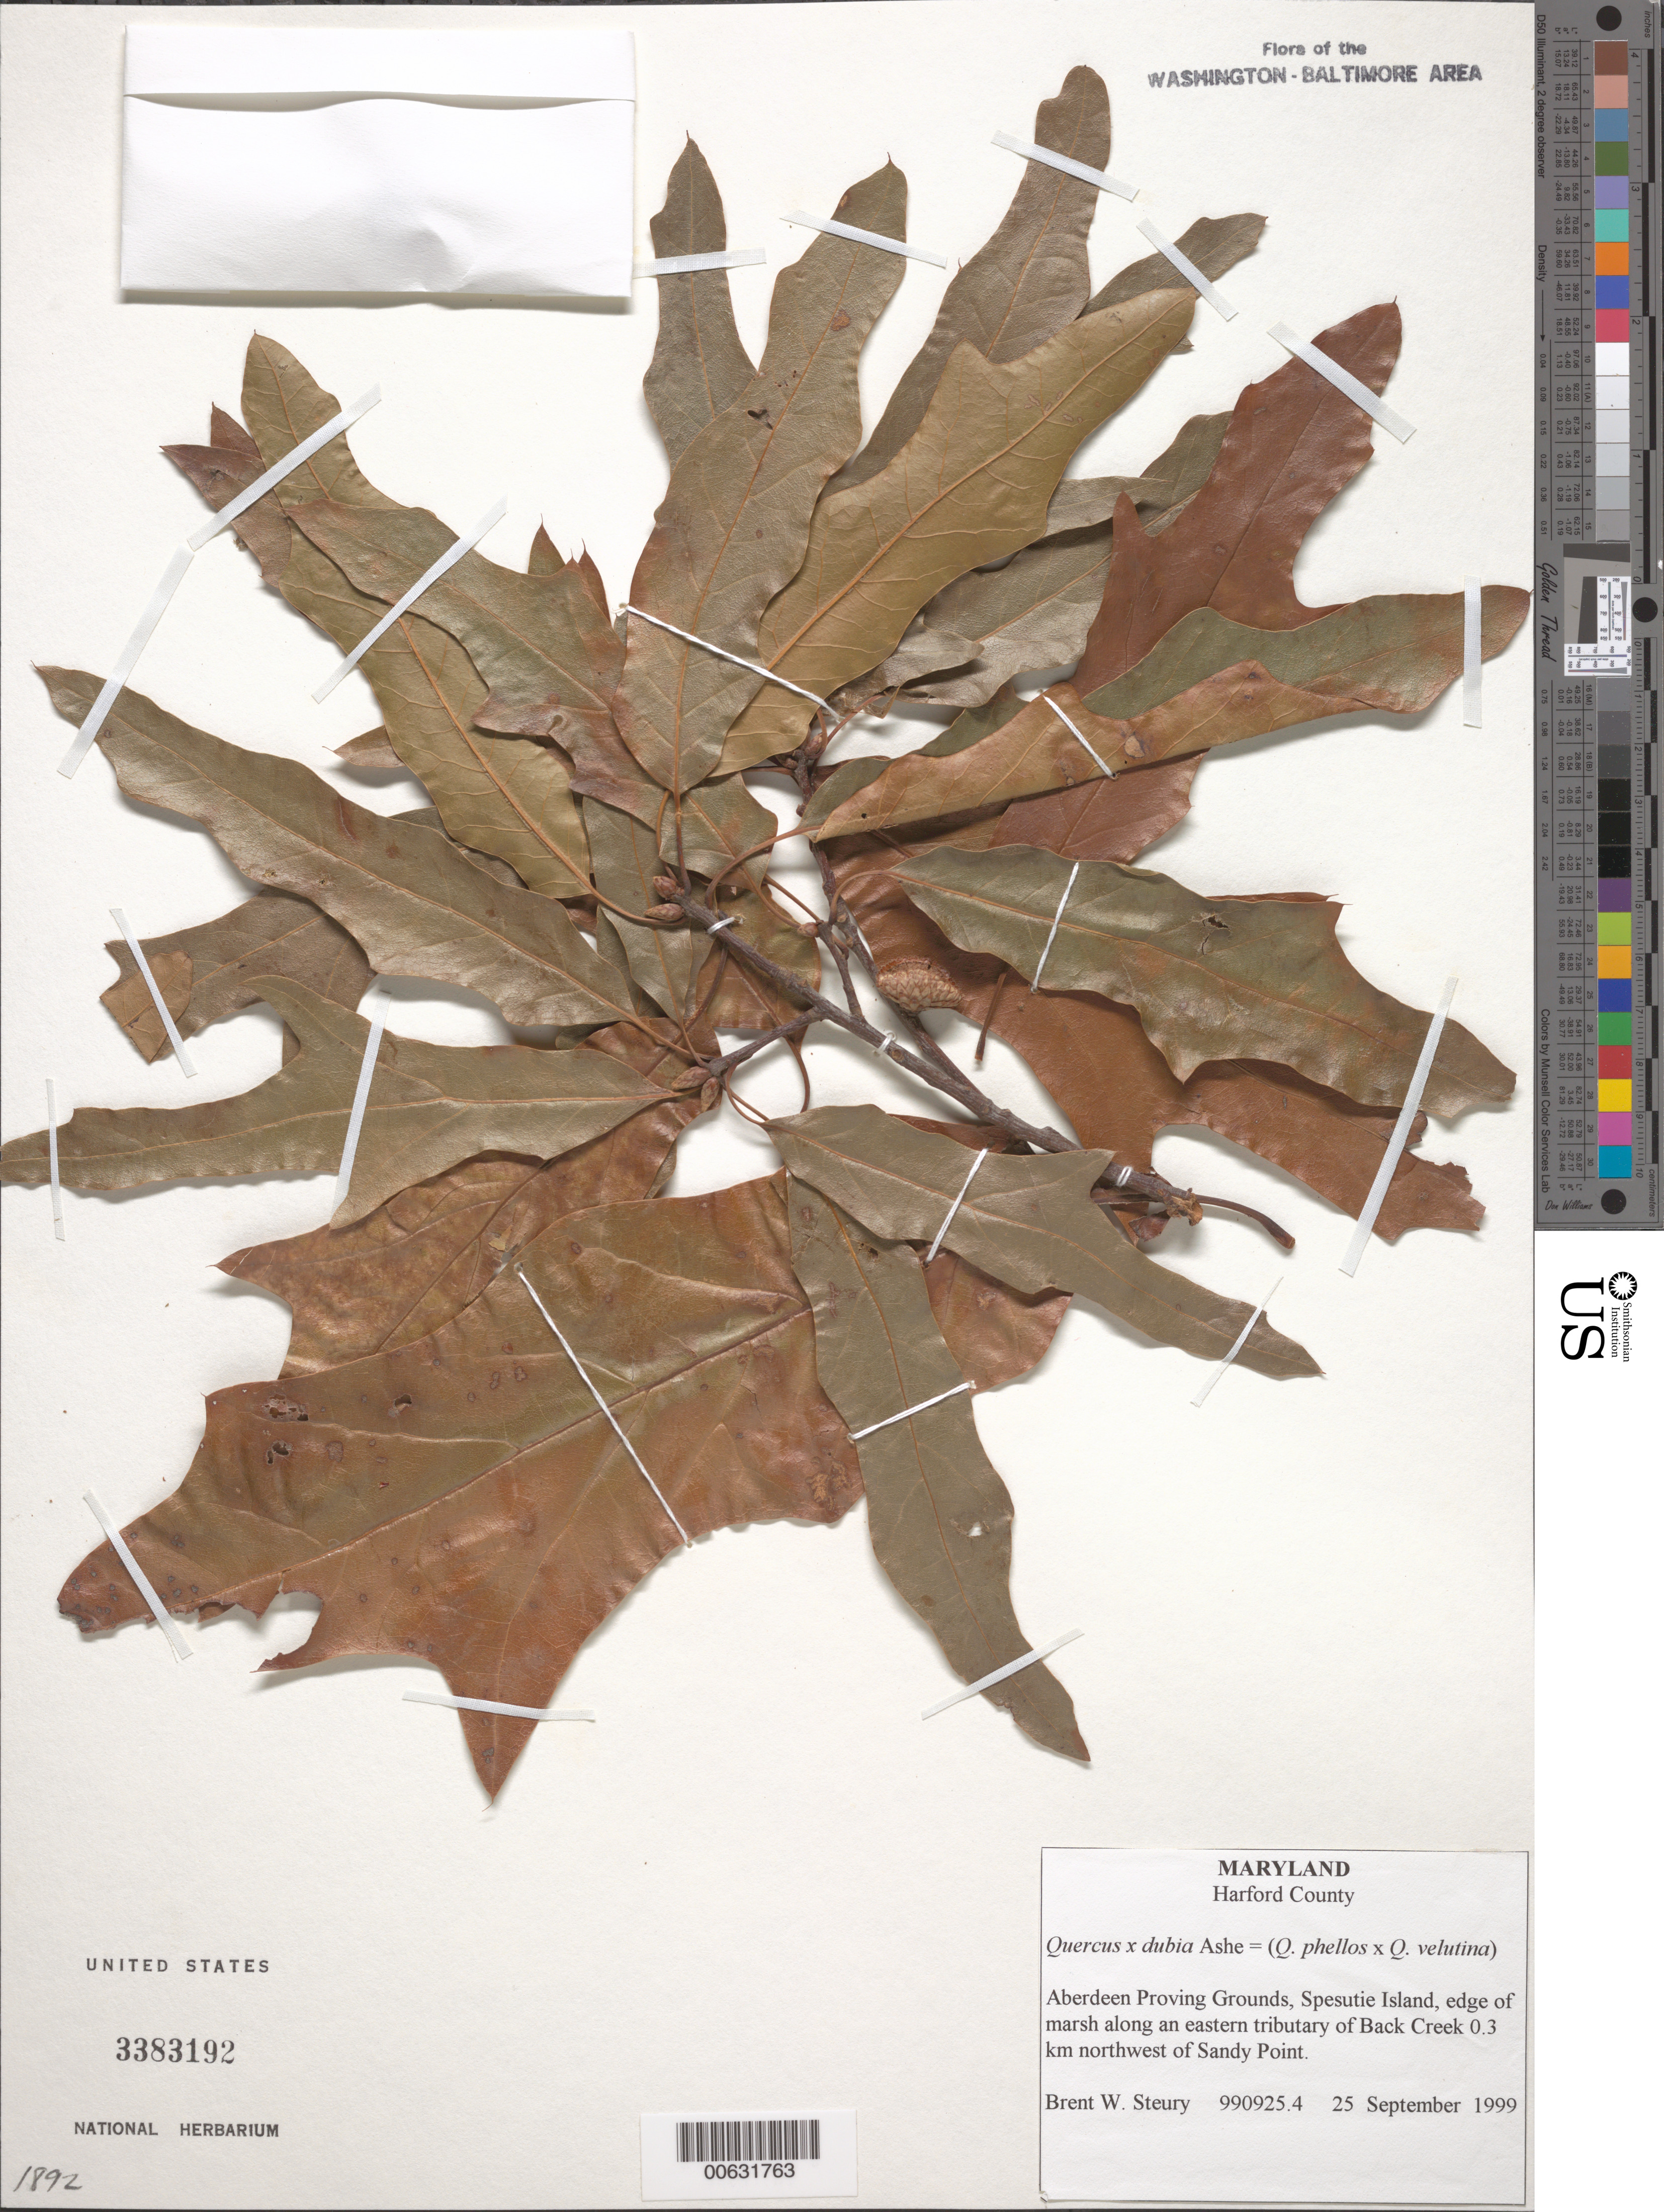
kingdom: Plantae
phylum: Tracheophyta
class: Magnoliopsida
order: Fagales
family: Fagaceae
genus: Quercus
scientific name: Quercus x dubia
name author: Ashe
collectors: B. Steury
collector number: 990925.4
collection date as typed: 25 Sep 1999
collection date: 1999-09-25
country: United States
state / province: Maryland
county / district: Harford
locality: Aberdeen Proving Grounds, Spesutie Island, an eastern tributary of Back Creek, northwest of Sandy Point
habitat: Edge of marsh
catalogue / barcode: US 3383192